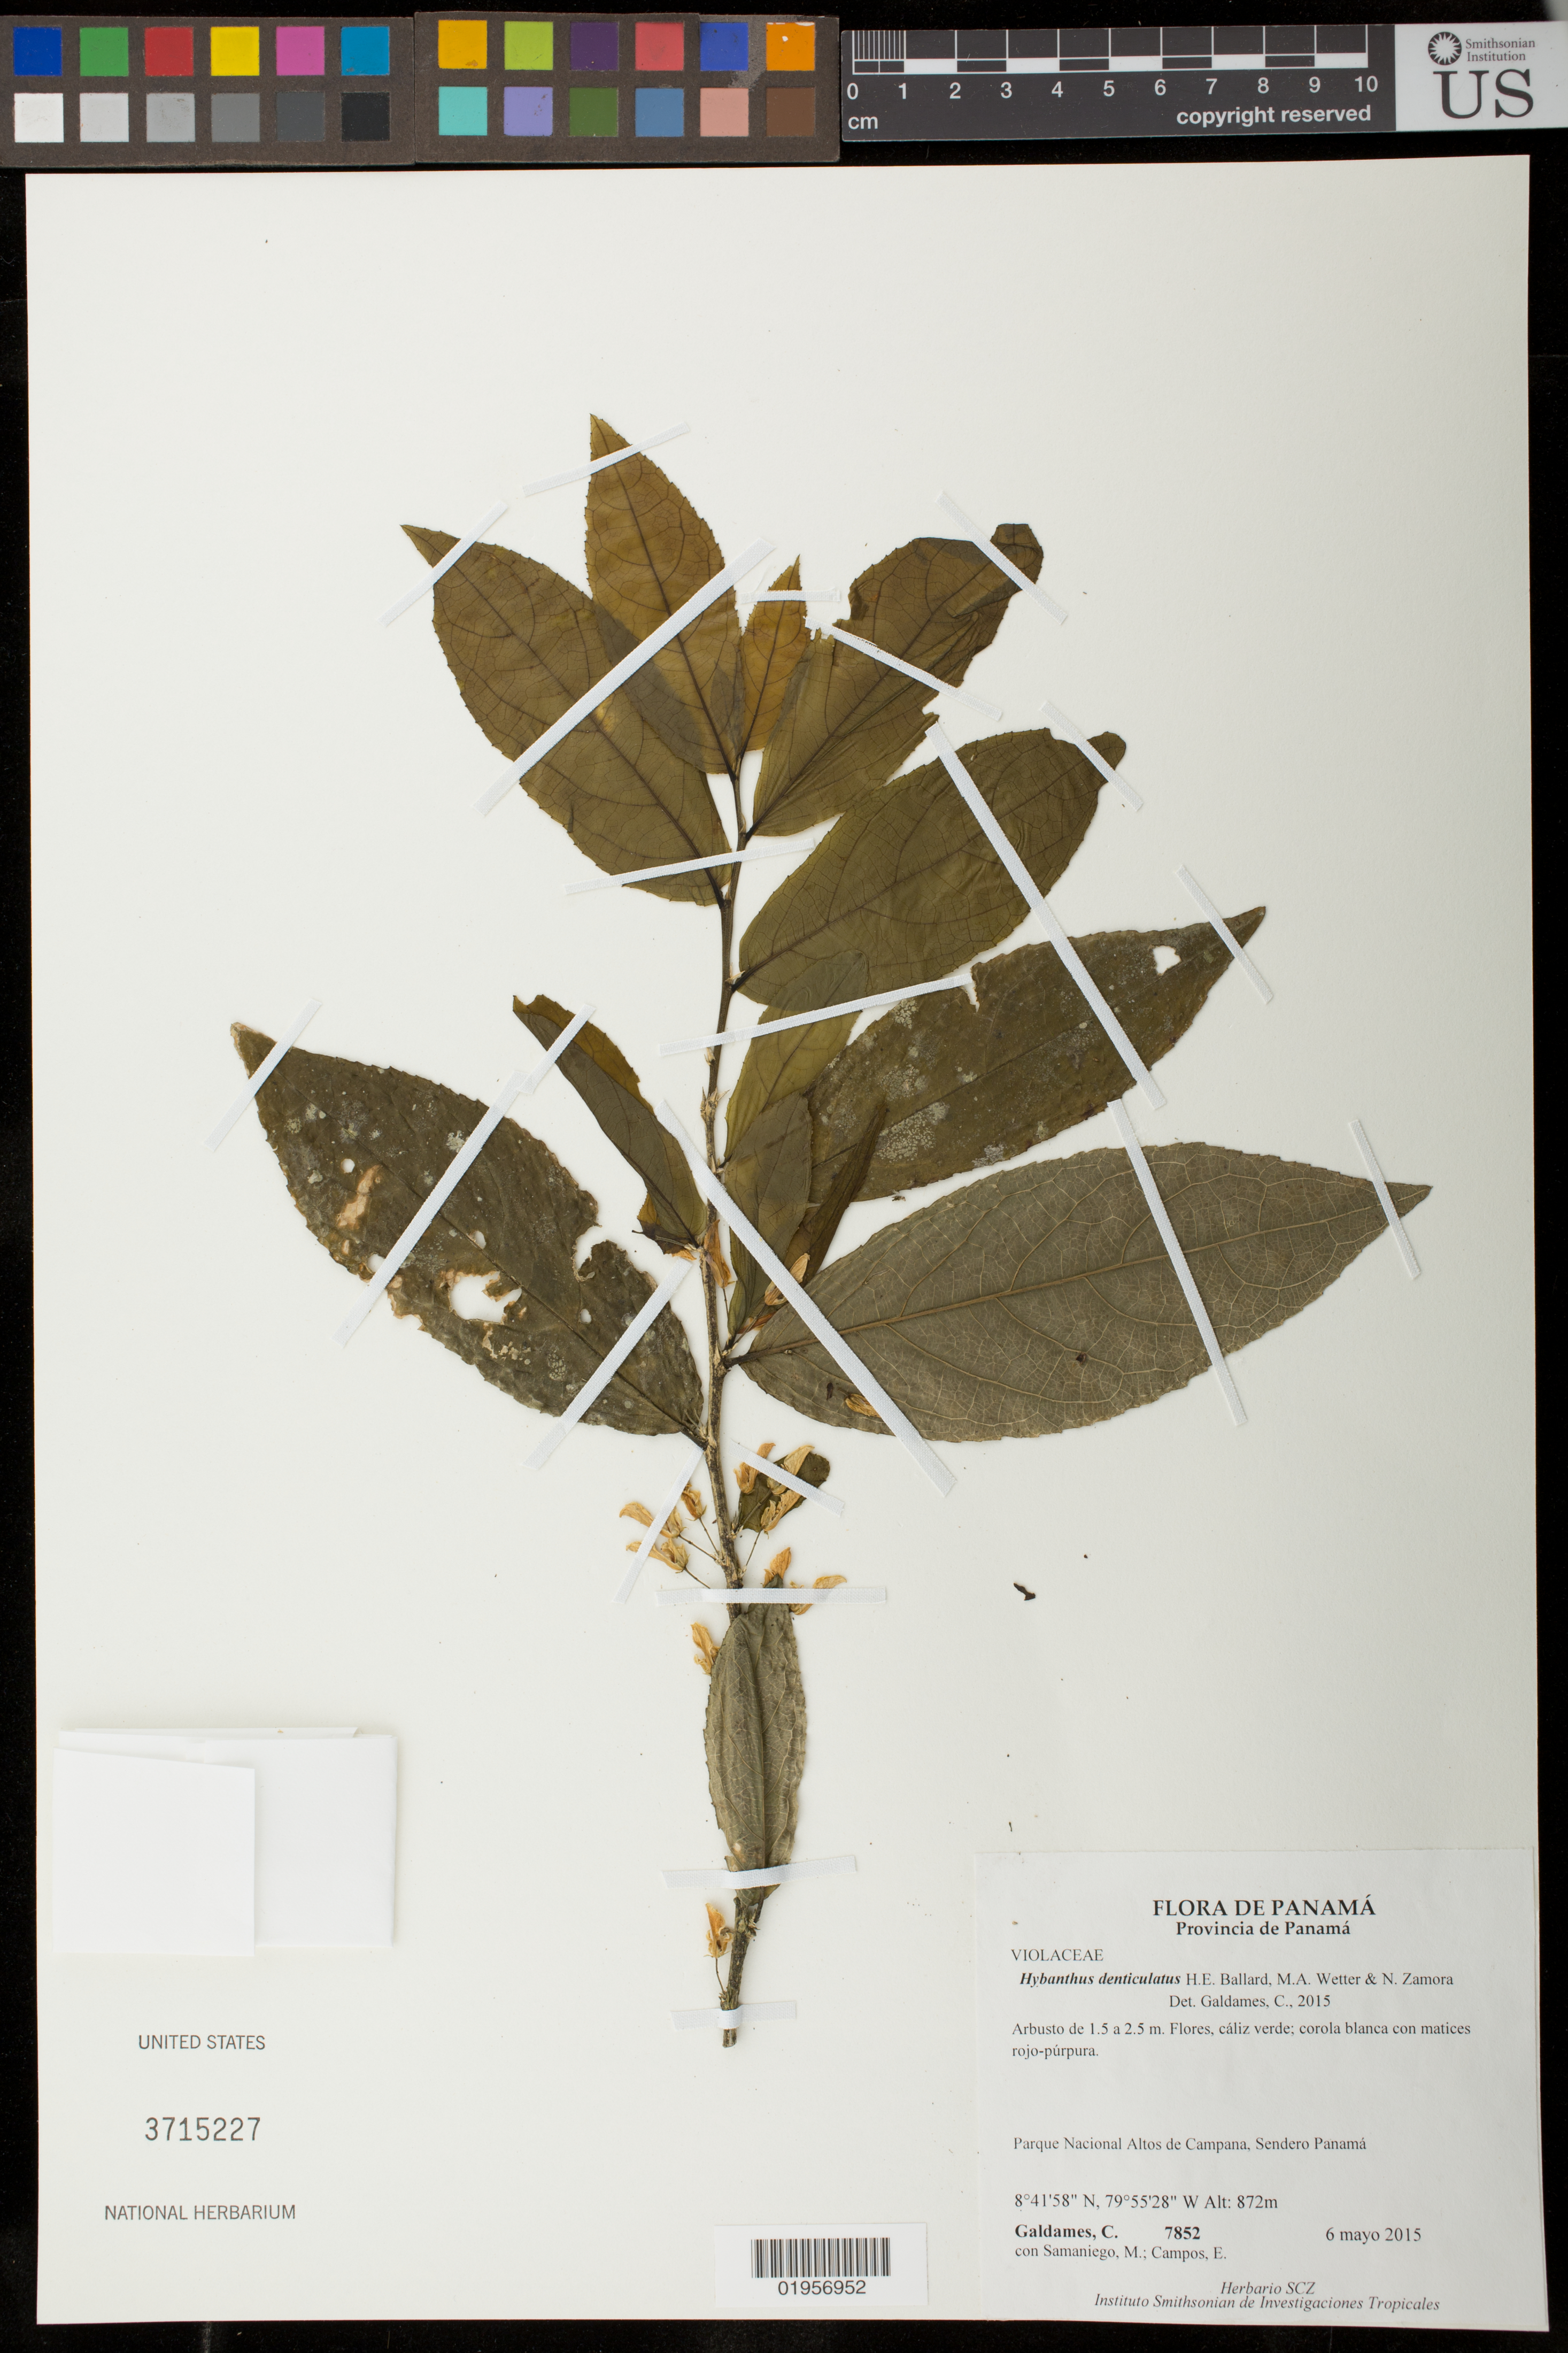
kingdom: Plantae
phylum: Tracheophyta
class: Magnoliopsida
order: Malpighiales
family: Violaceae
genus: Hybanthus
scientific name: Hybanthus denticulatus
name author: H.E. Ballard et al.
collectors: C. Galdames, E. Campos & M. Samaniego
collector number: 7852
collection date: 2015-05-06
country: Panama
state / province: Panamá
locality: Parque National Altos de Campana. Sendero Panamá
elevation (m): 872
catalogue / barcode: US 3715227